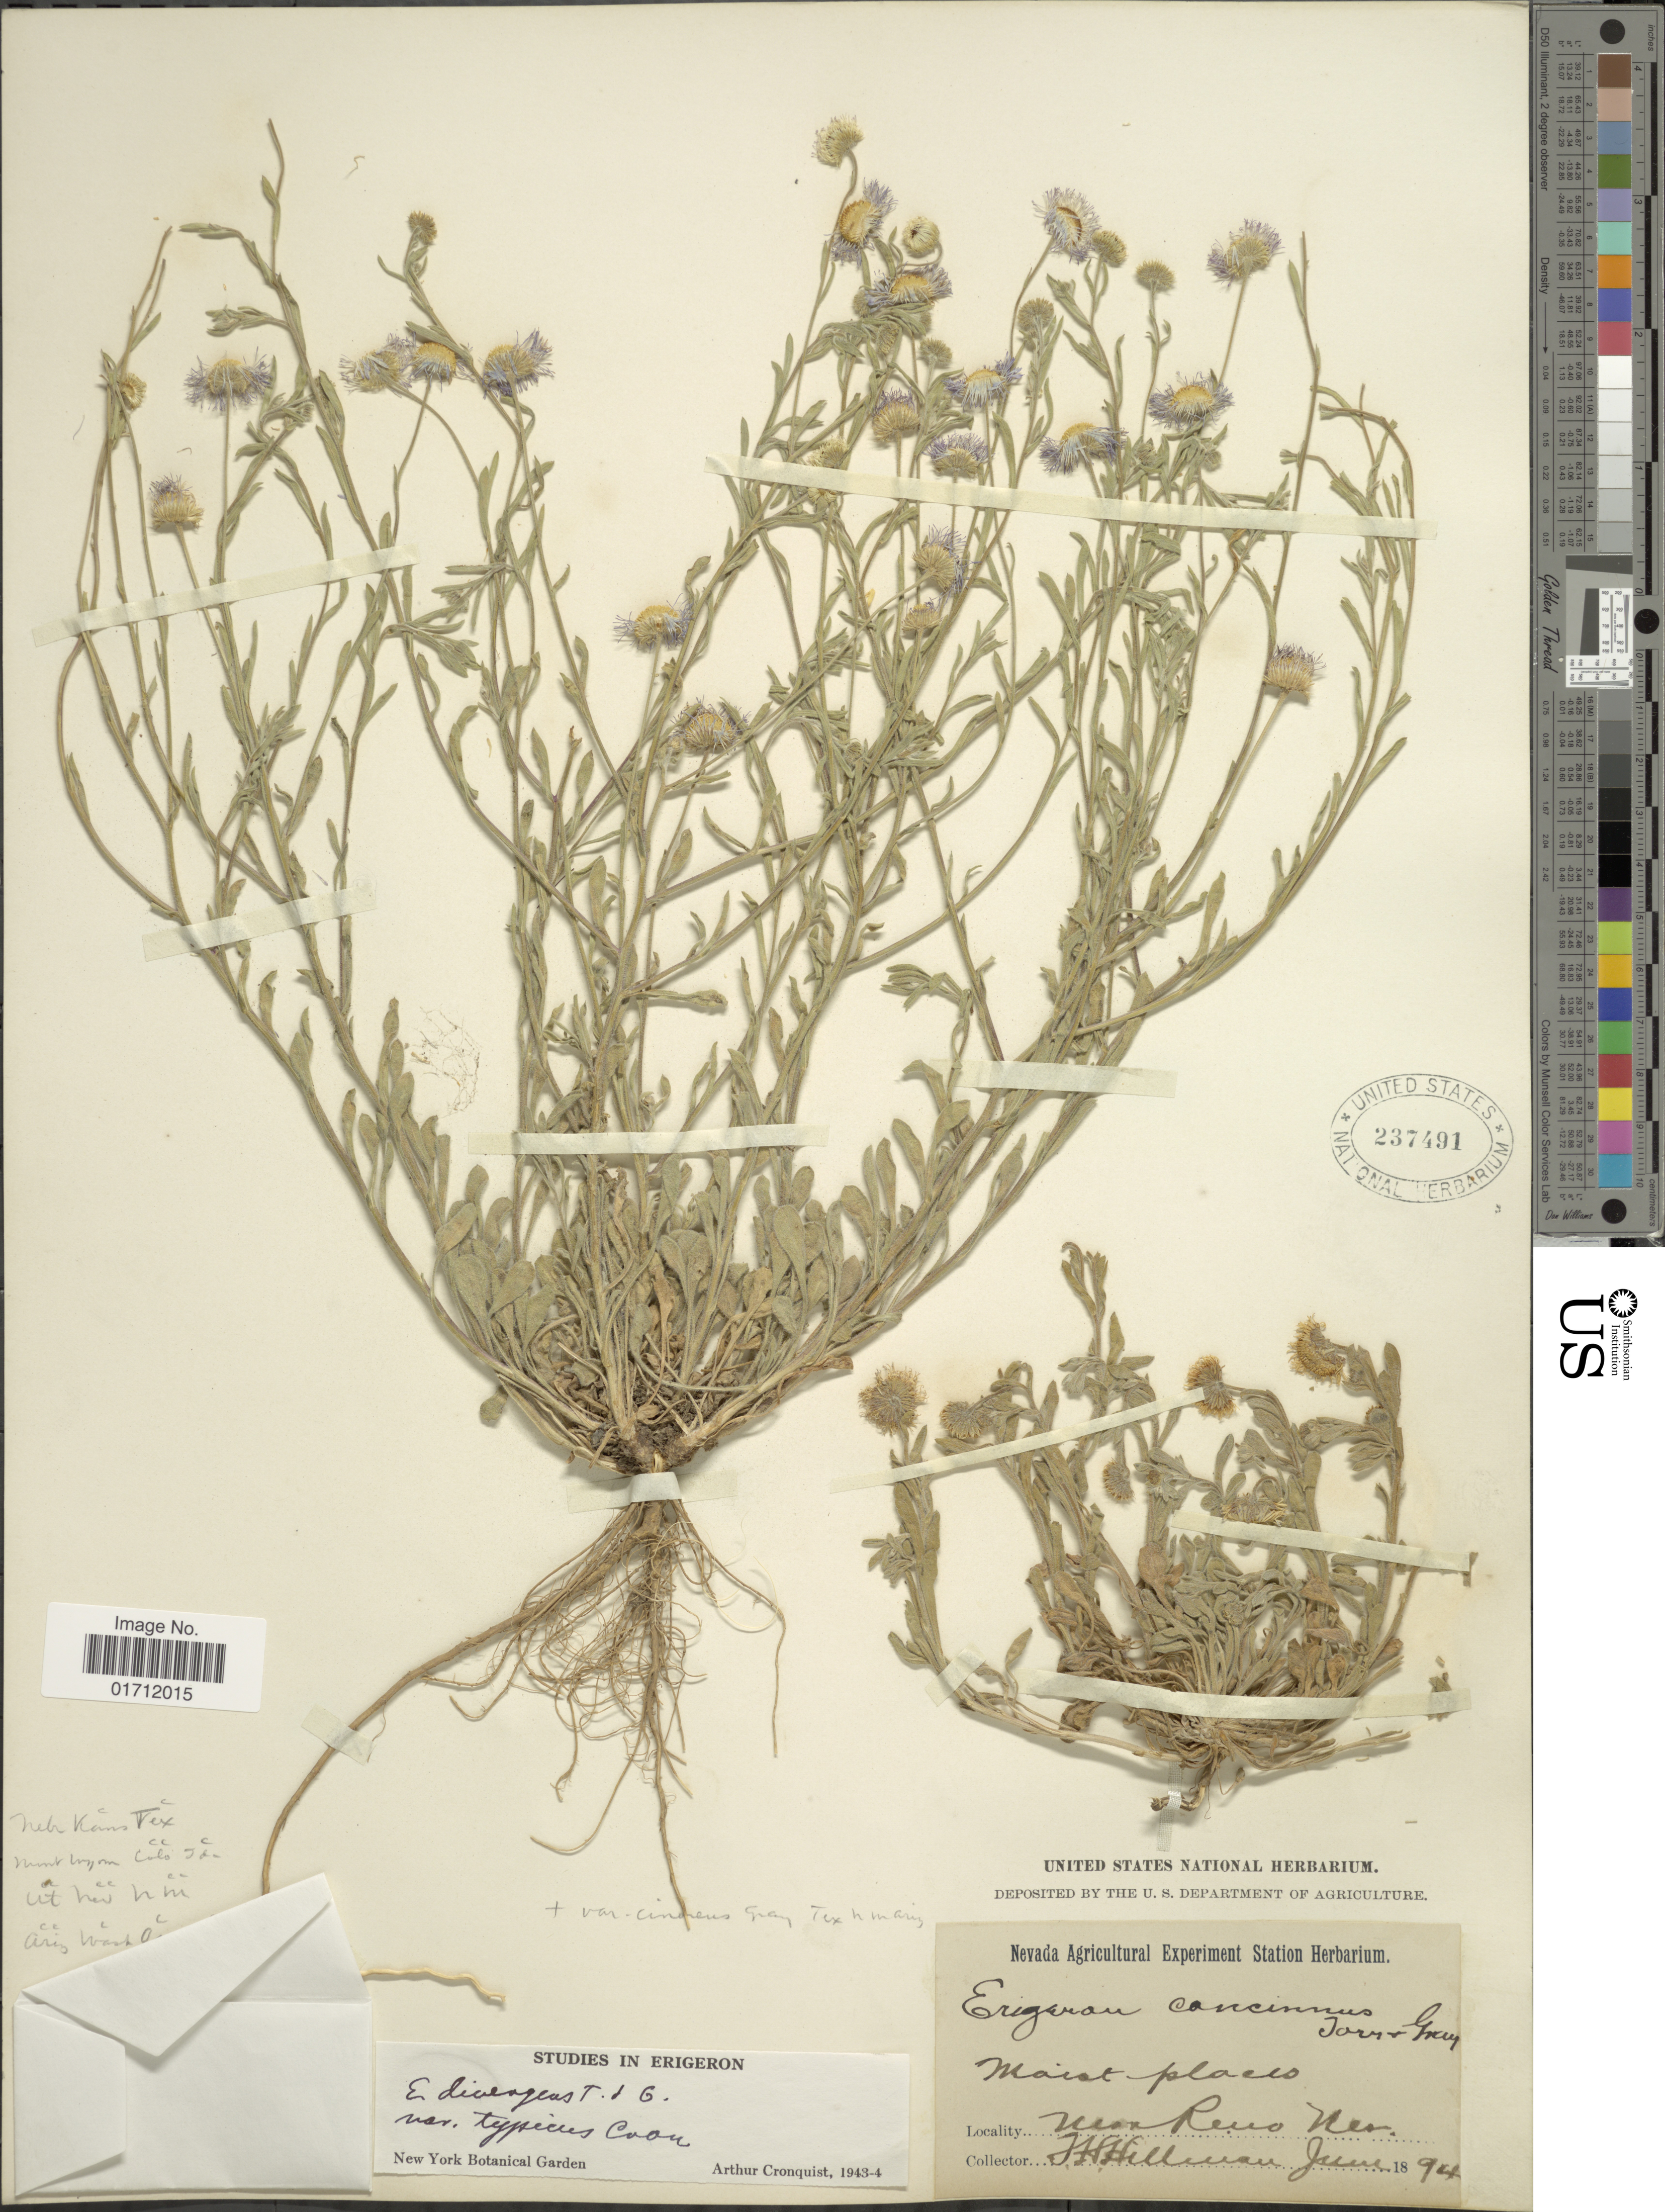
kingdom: Plantae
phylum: Tracheophyta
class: Magnoliopsida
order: Asterales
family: Asteraceae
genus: Erigeron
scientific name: Erigeron divergens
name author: Torr. & A. Gray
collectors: F. Hillman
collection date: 1894-06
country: United States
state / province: Nevada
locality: Near Reno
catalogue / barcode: US 237491